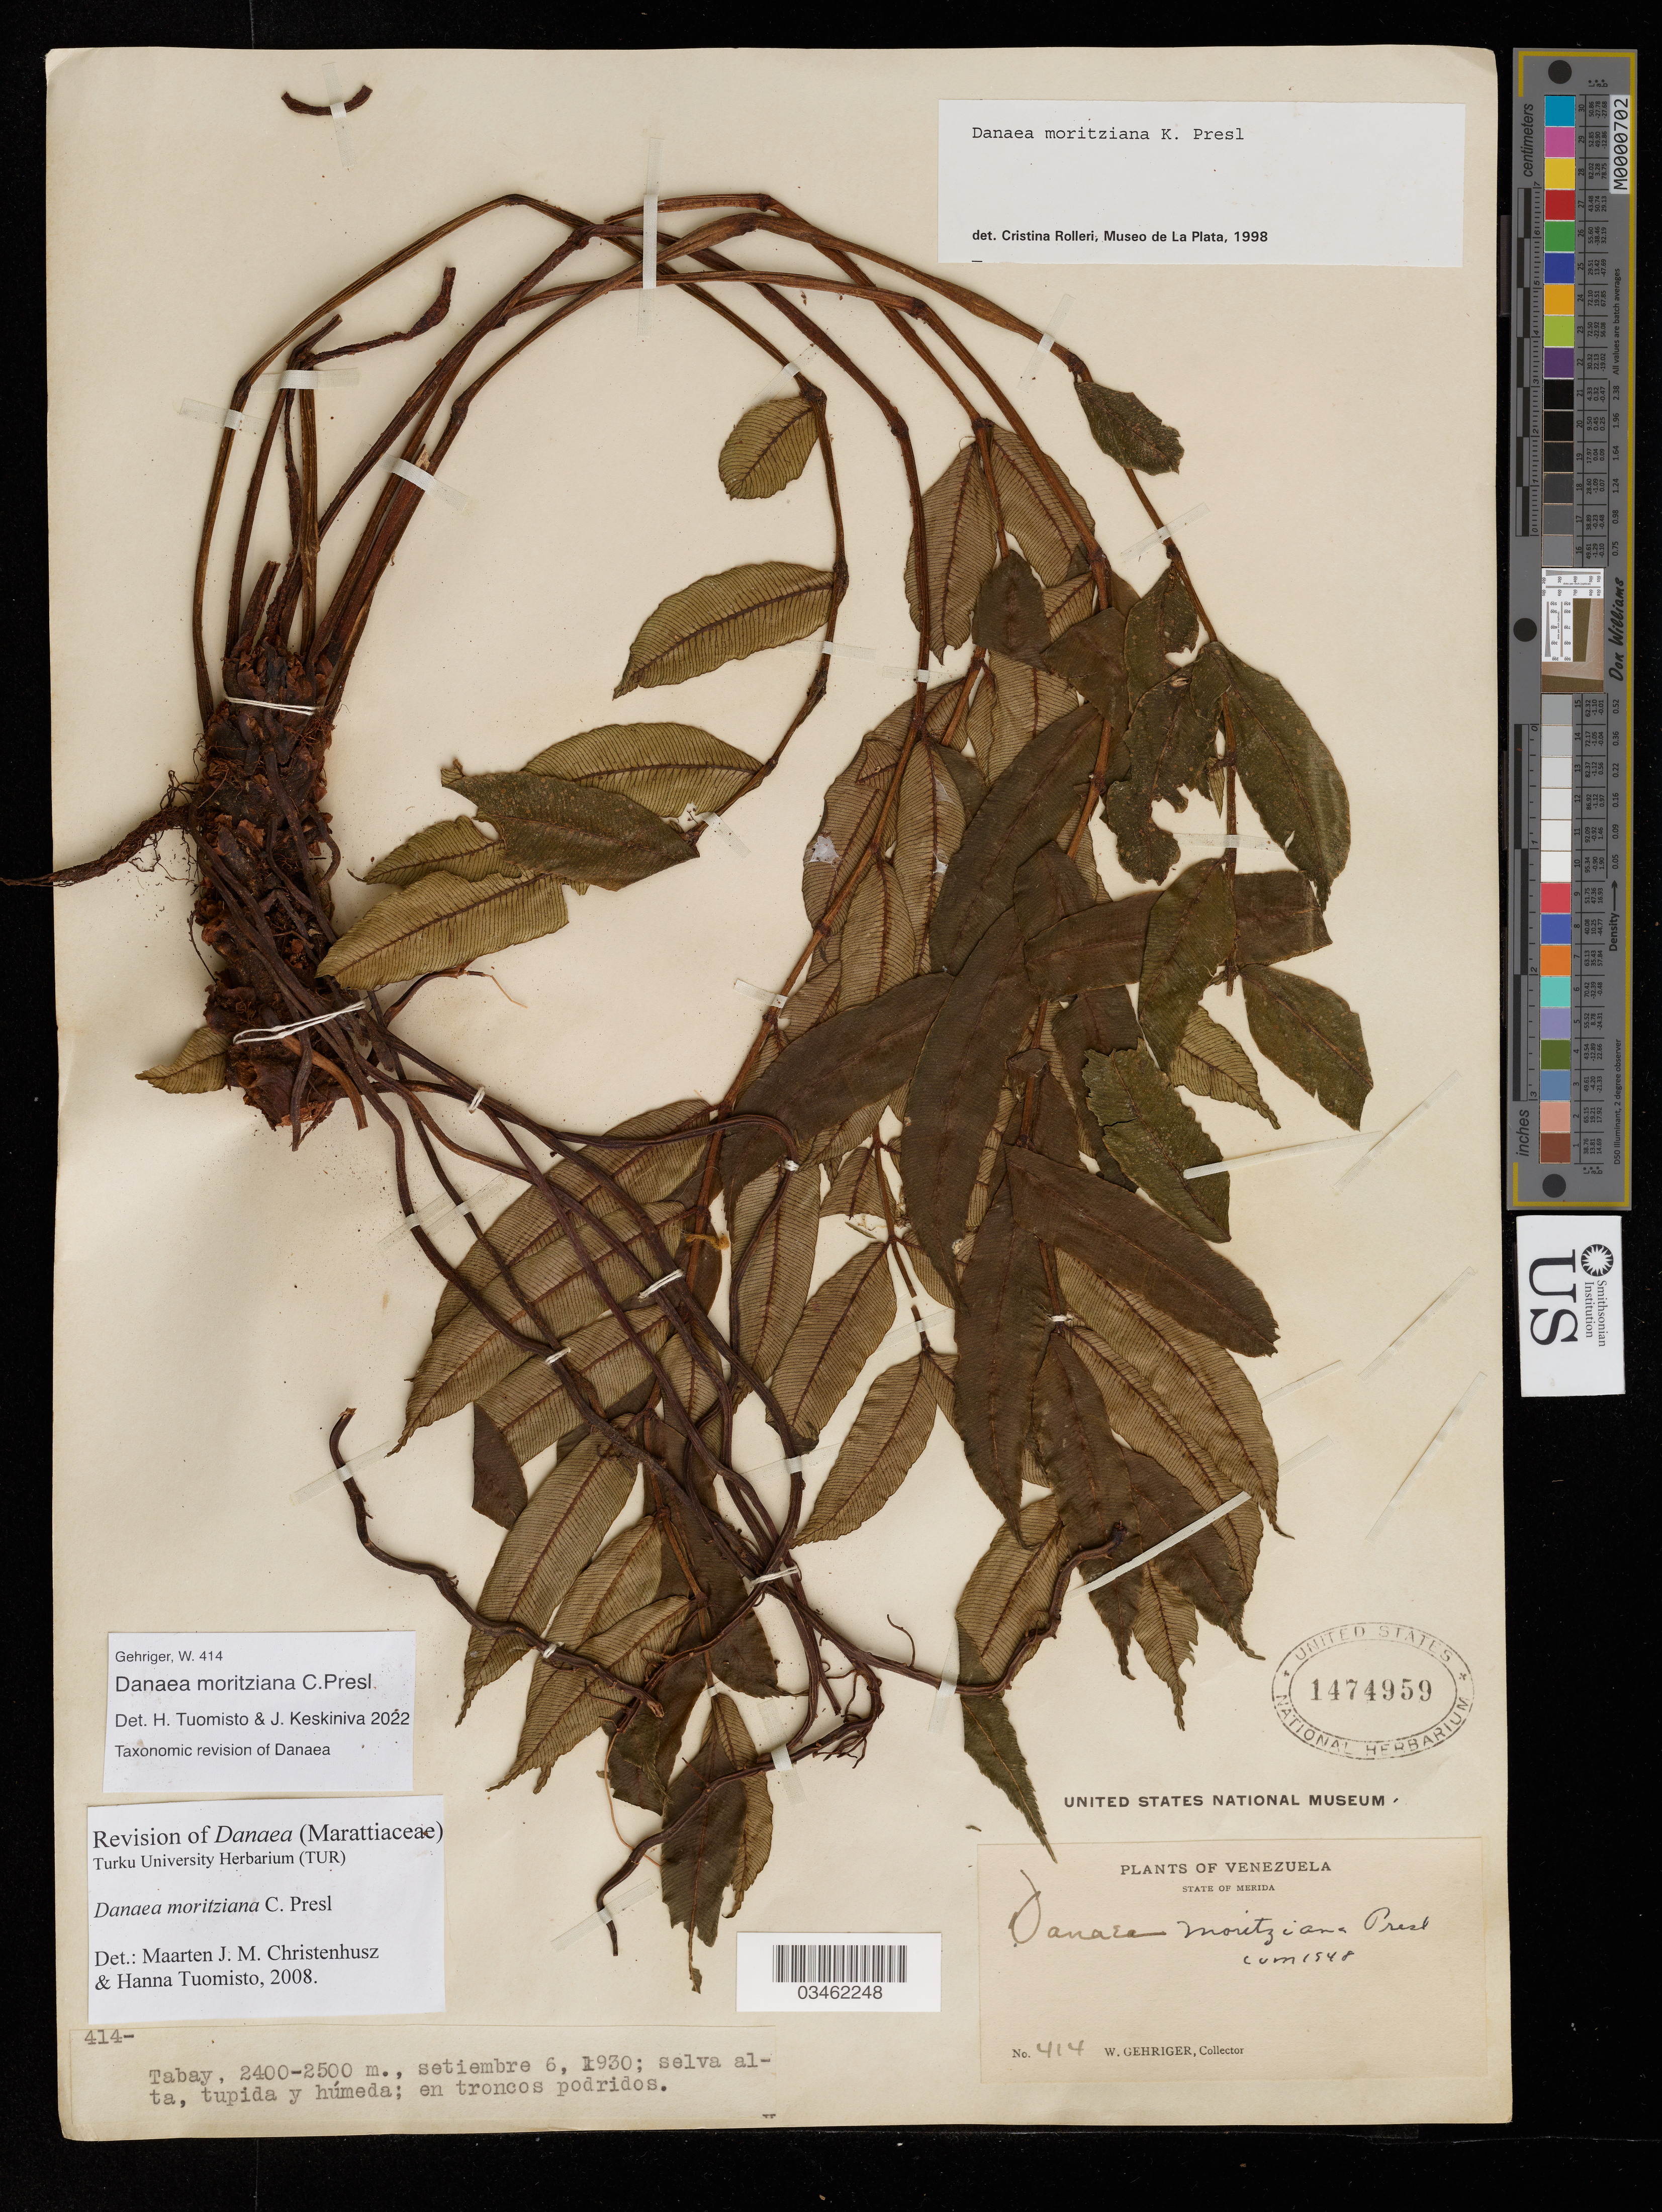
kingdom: Plantae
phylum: Tracheophyta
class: Polypodiopsida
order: Marattiales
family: Marattiaceae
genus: Danaea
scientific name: Danaea moritziana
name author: C. Presl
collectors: W. Gehriger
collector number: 414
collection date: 1930-09-06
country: Venezuela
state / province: Merida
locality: Tabay.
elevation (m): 2400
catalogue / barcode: US 1474959